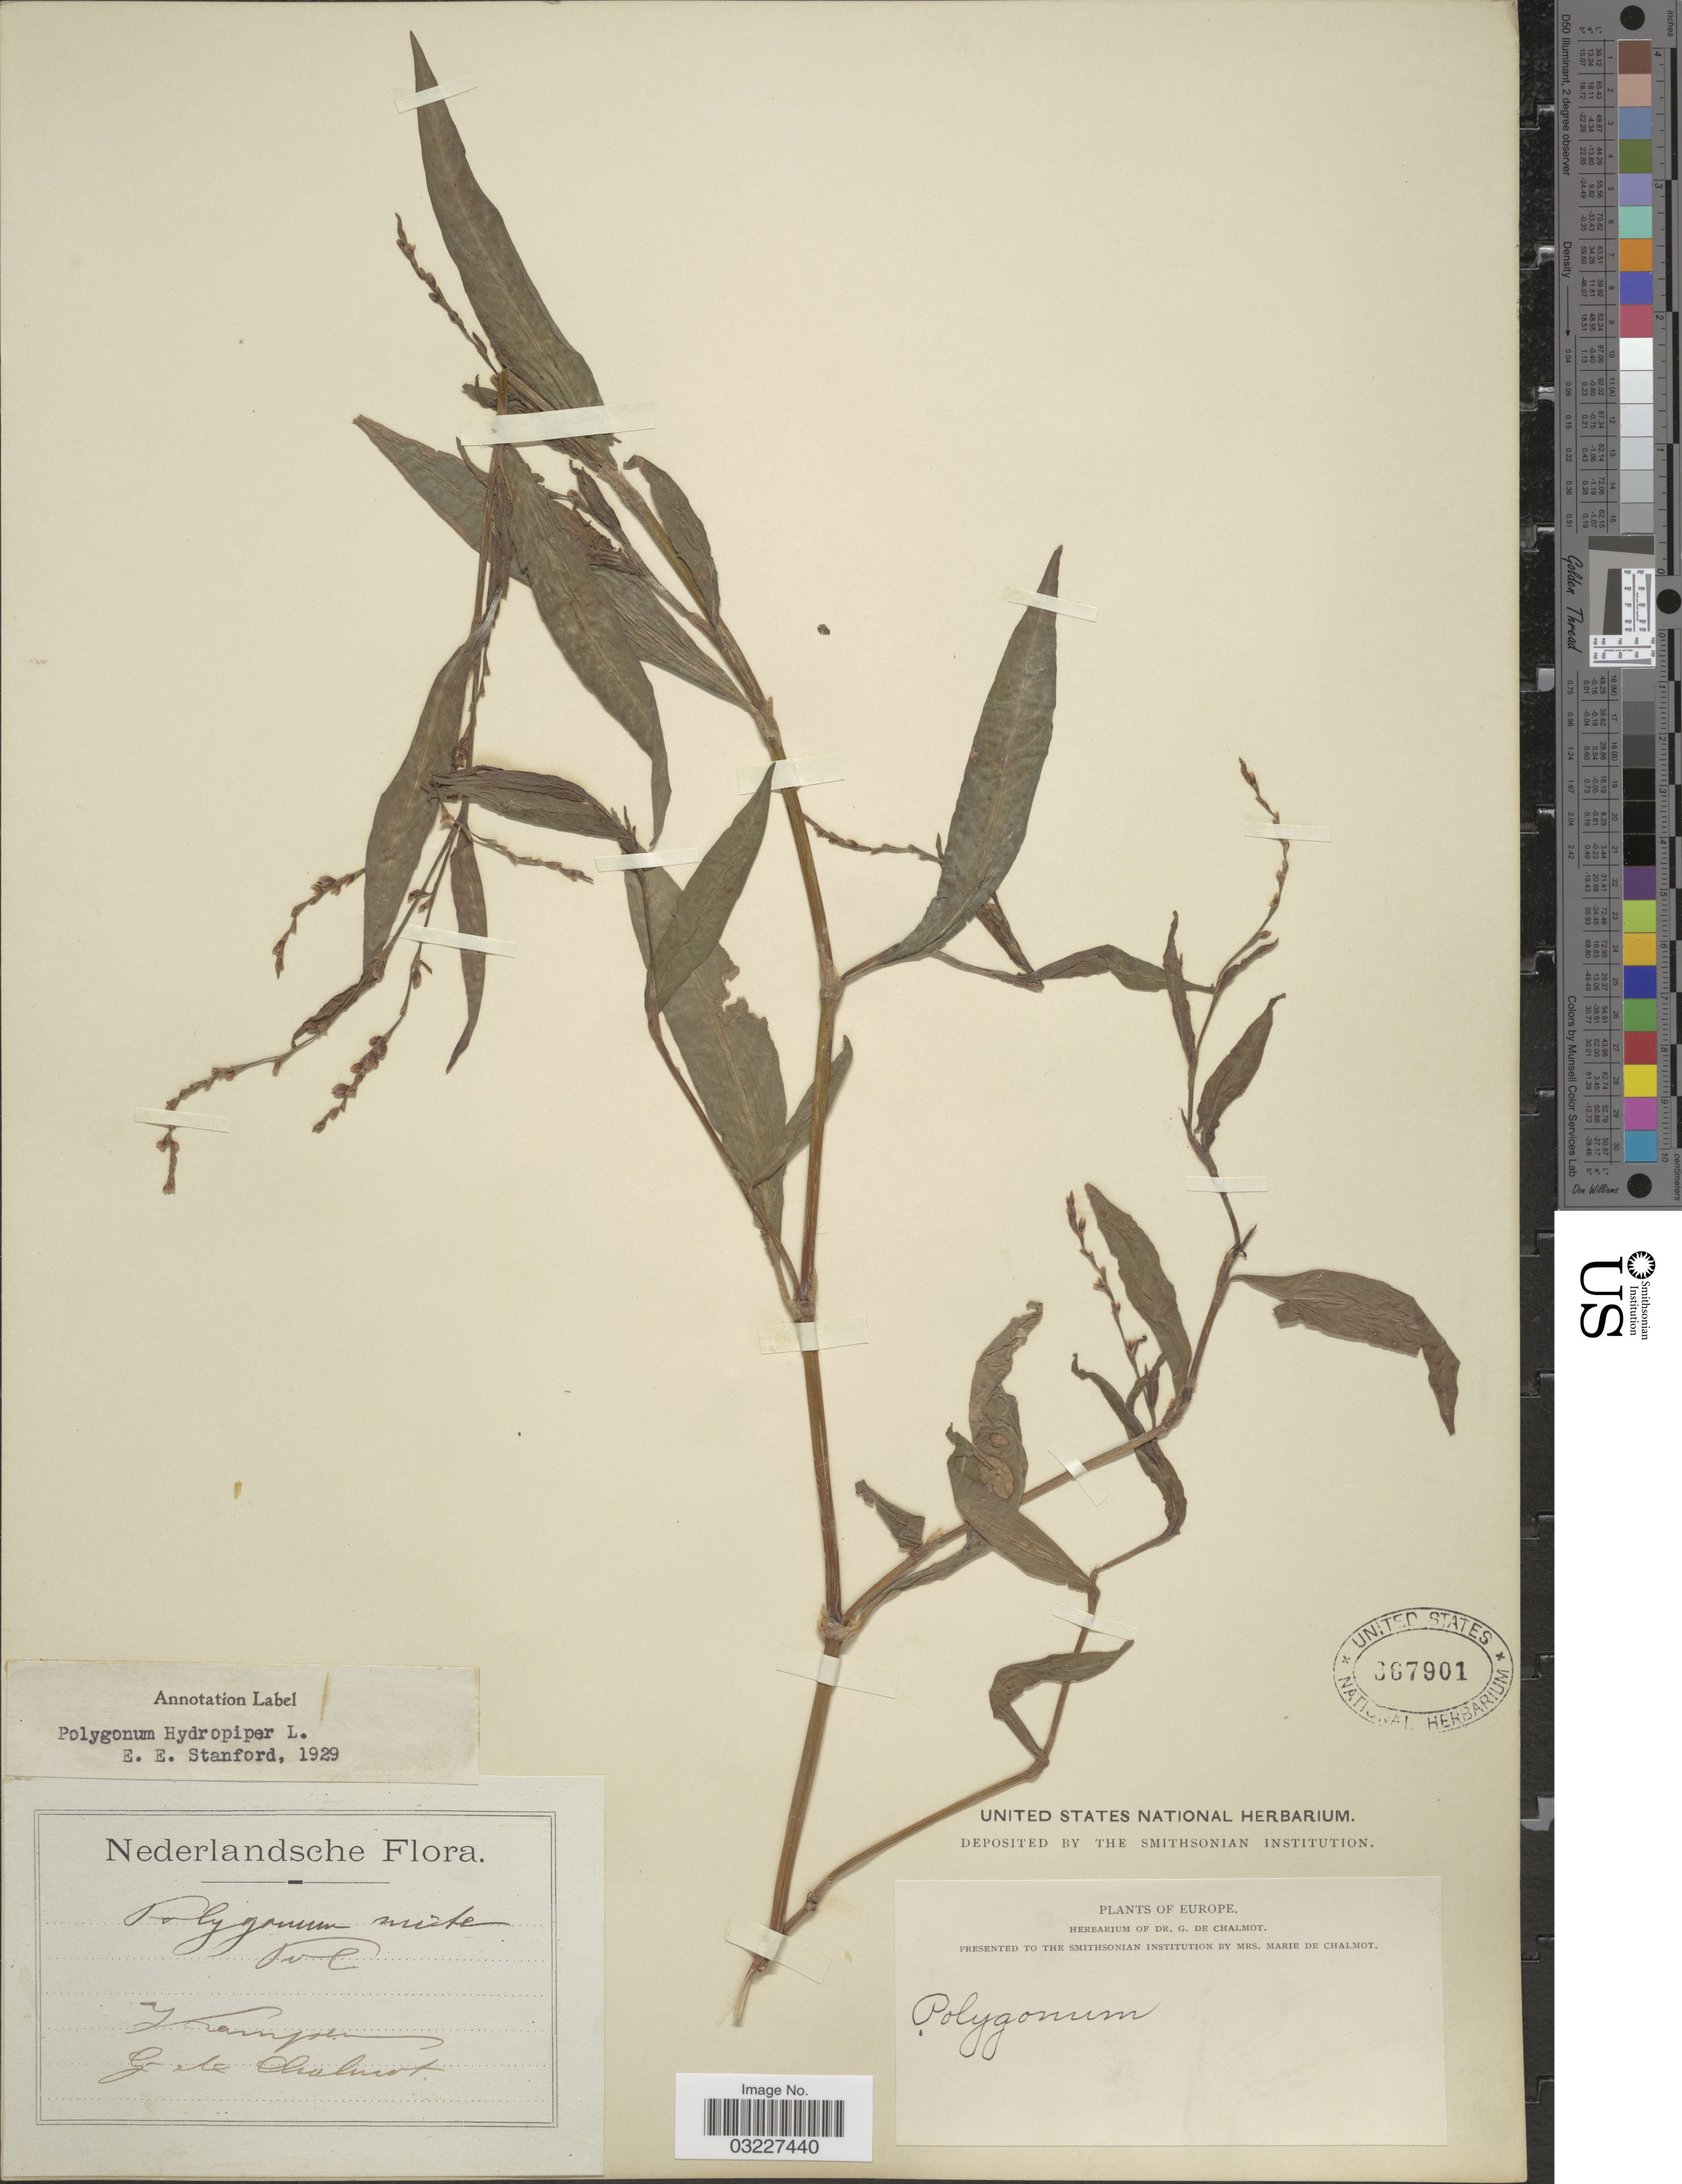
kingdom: Plantae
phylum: Tracheophyta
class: Magnoliopsida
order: Caryophyllales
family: Polygonaceae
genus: Polygonum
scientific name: Polygonum hydropiper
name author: L.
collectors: G. de Chalmot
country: Netherlands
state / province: Overijssel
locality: Kampen.